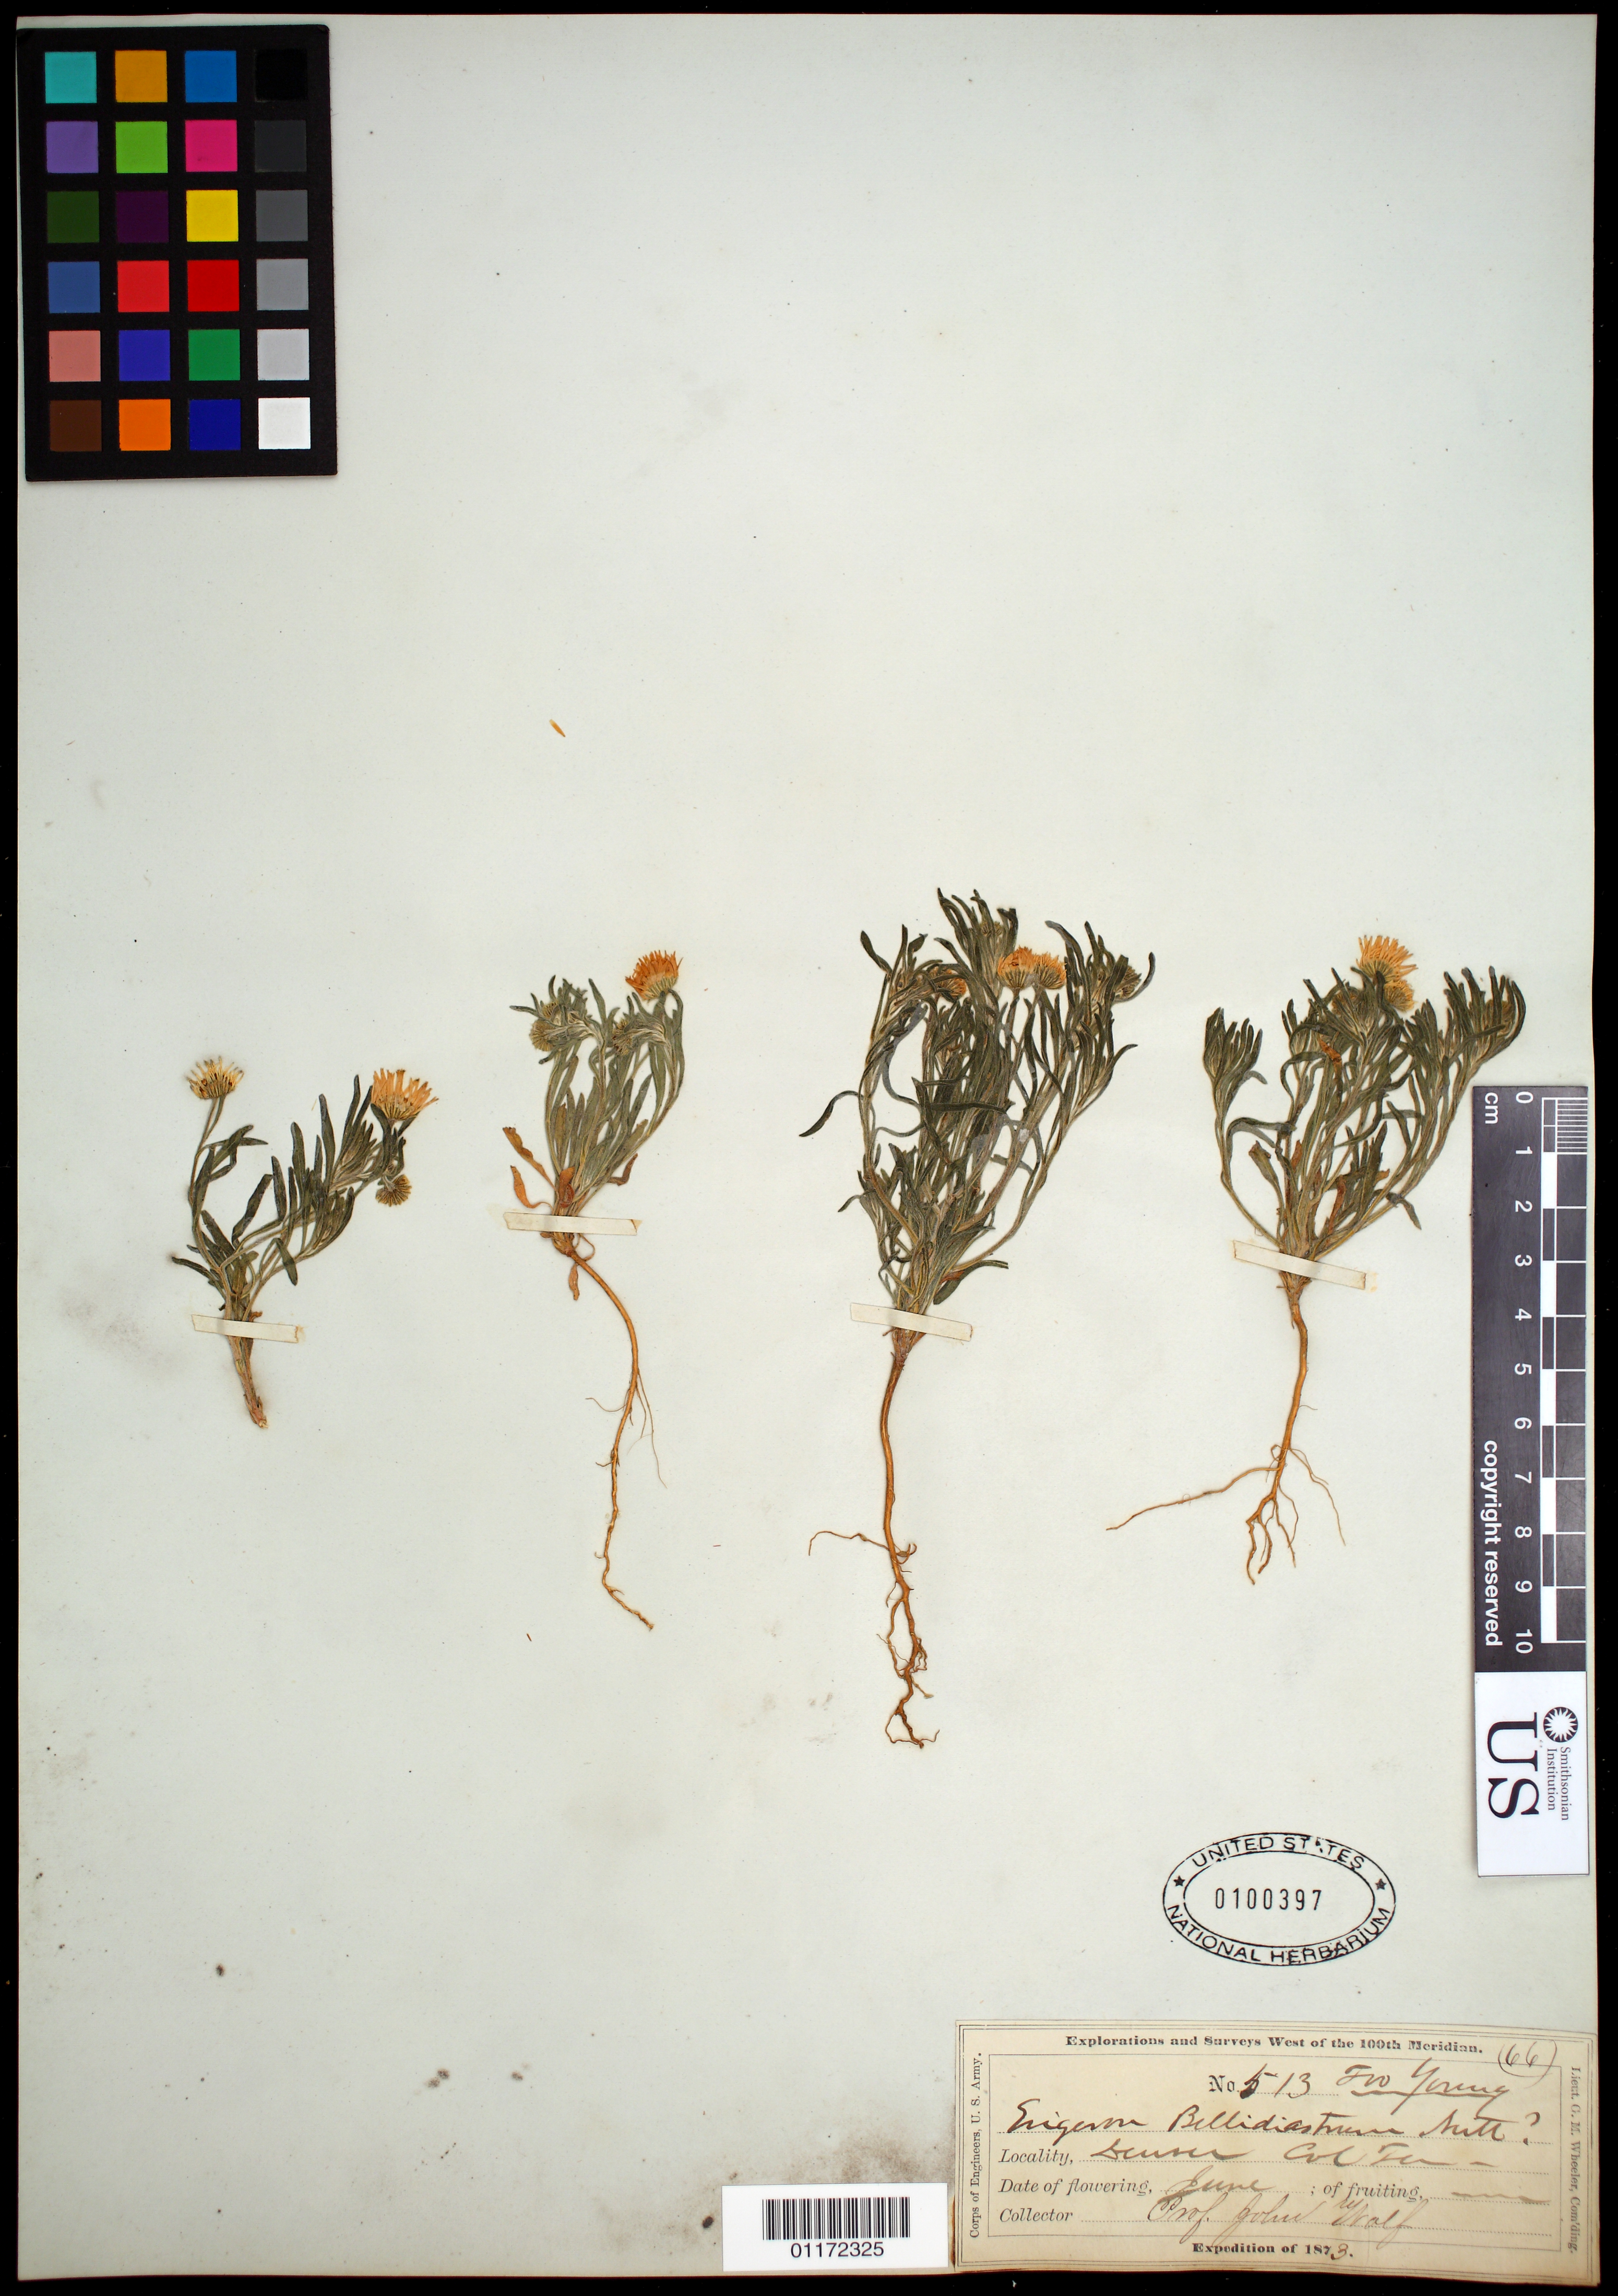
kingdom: Plantae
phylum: Tracheophyta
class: Magnoliopsida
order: Asterales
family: Asteraceae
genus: Erigeron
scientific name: Erigeron bellidiastrum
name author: Nutt.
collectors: J. Wolf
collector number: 513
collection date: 1873-06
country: United States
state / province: Colorado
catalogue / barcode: US 100397